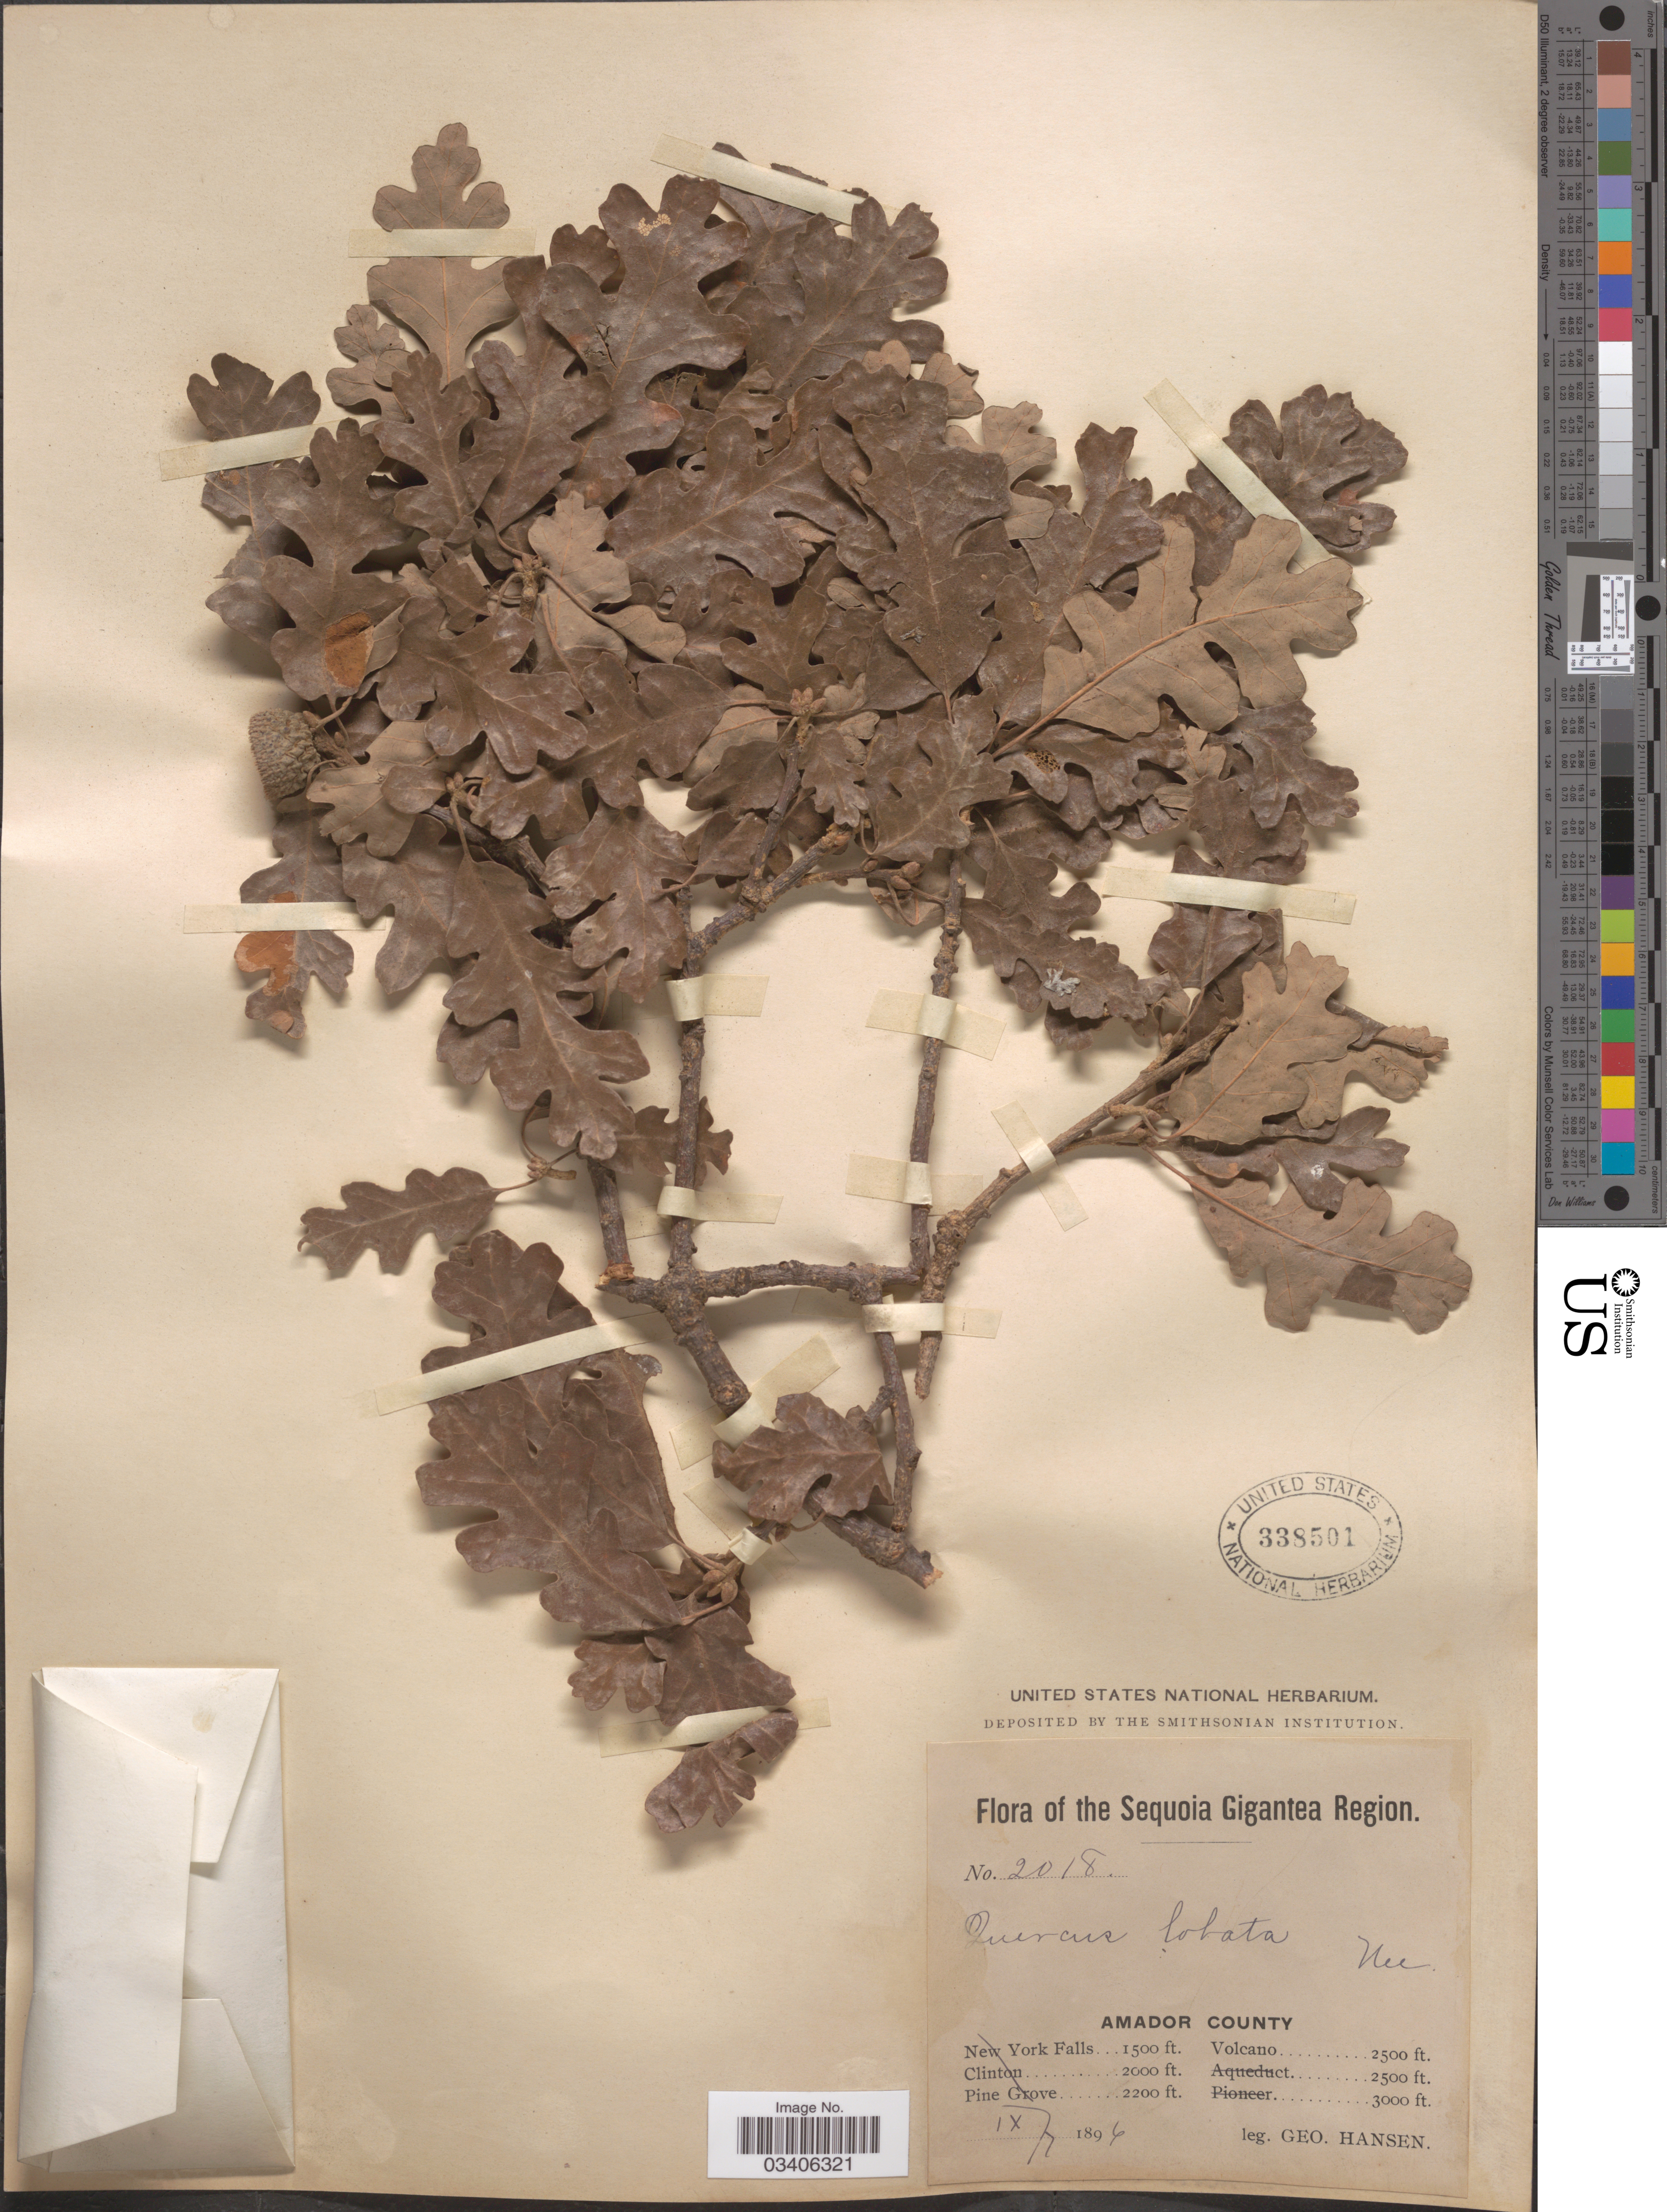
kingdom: Plantae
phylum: Tracheophyta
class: Magnoliopsida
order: Fagales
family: Fagaceae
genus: Quercus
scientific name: Quercus lobata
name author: Née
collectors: G. Hansen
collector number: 2018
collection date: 1896-09-07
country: United States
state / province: California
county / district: Amador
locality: The Sequoia Gigantea Region. Amador County. Volcano.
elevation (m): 762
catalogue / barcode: US 338501